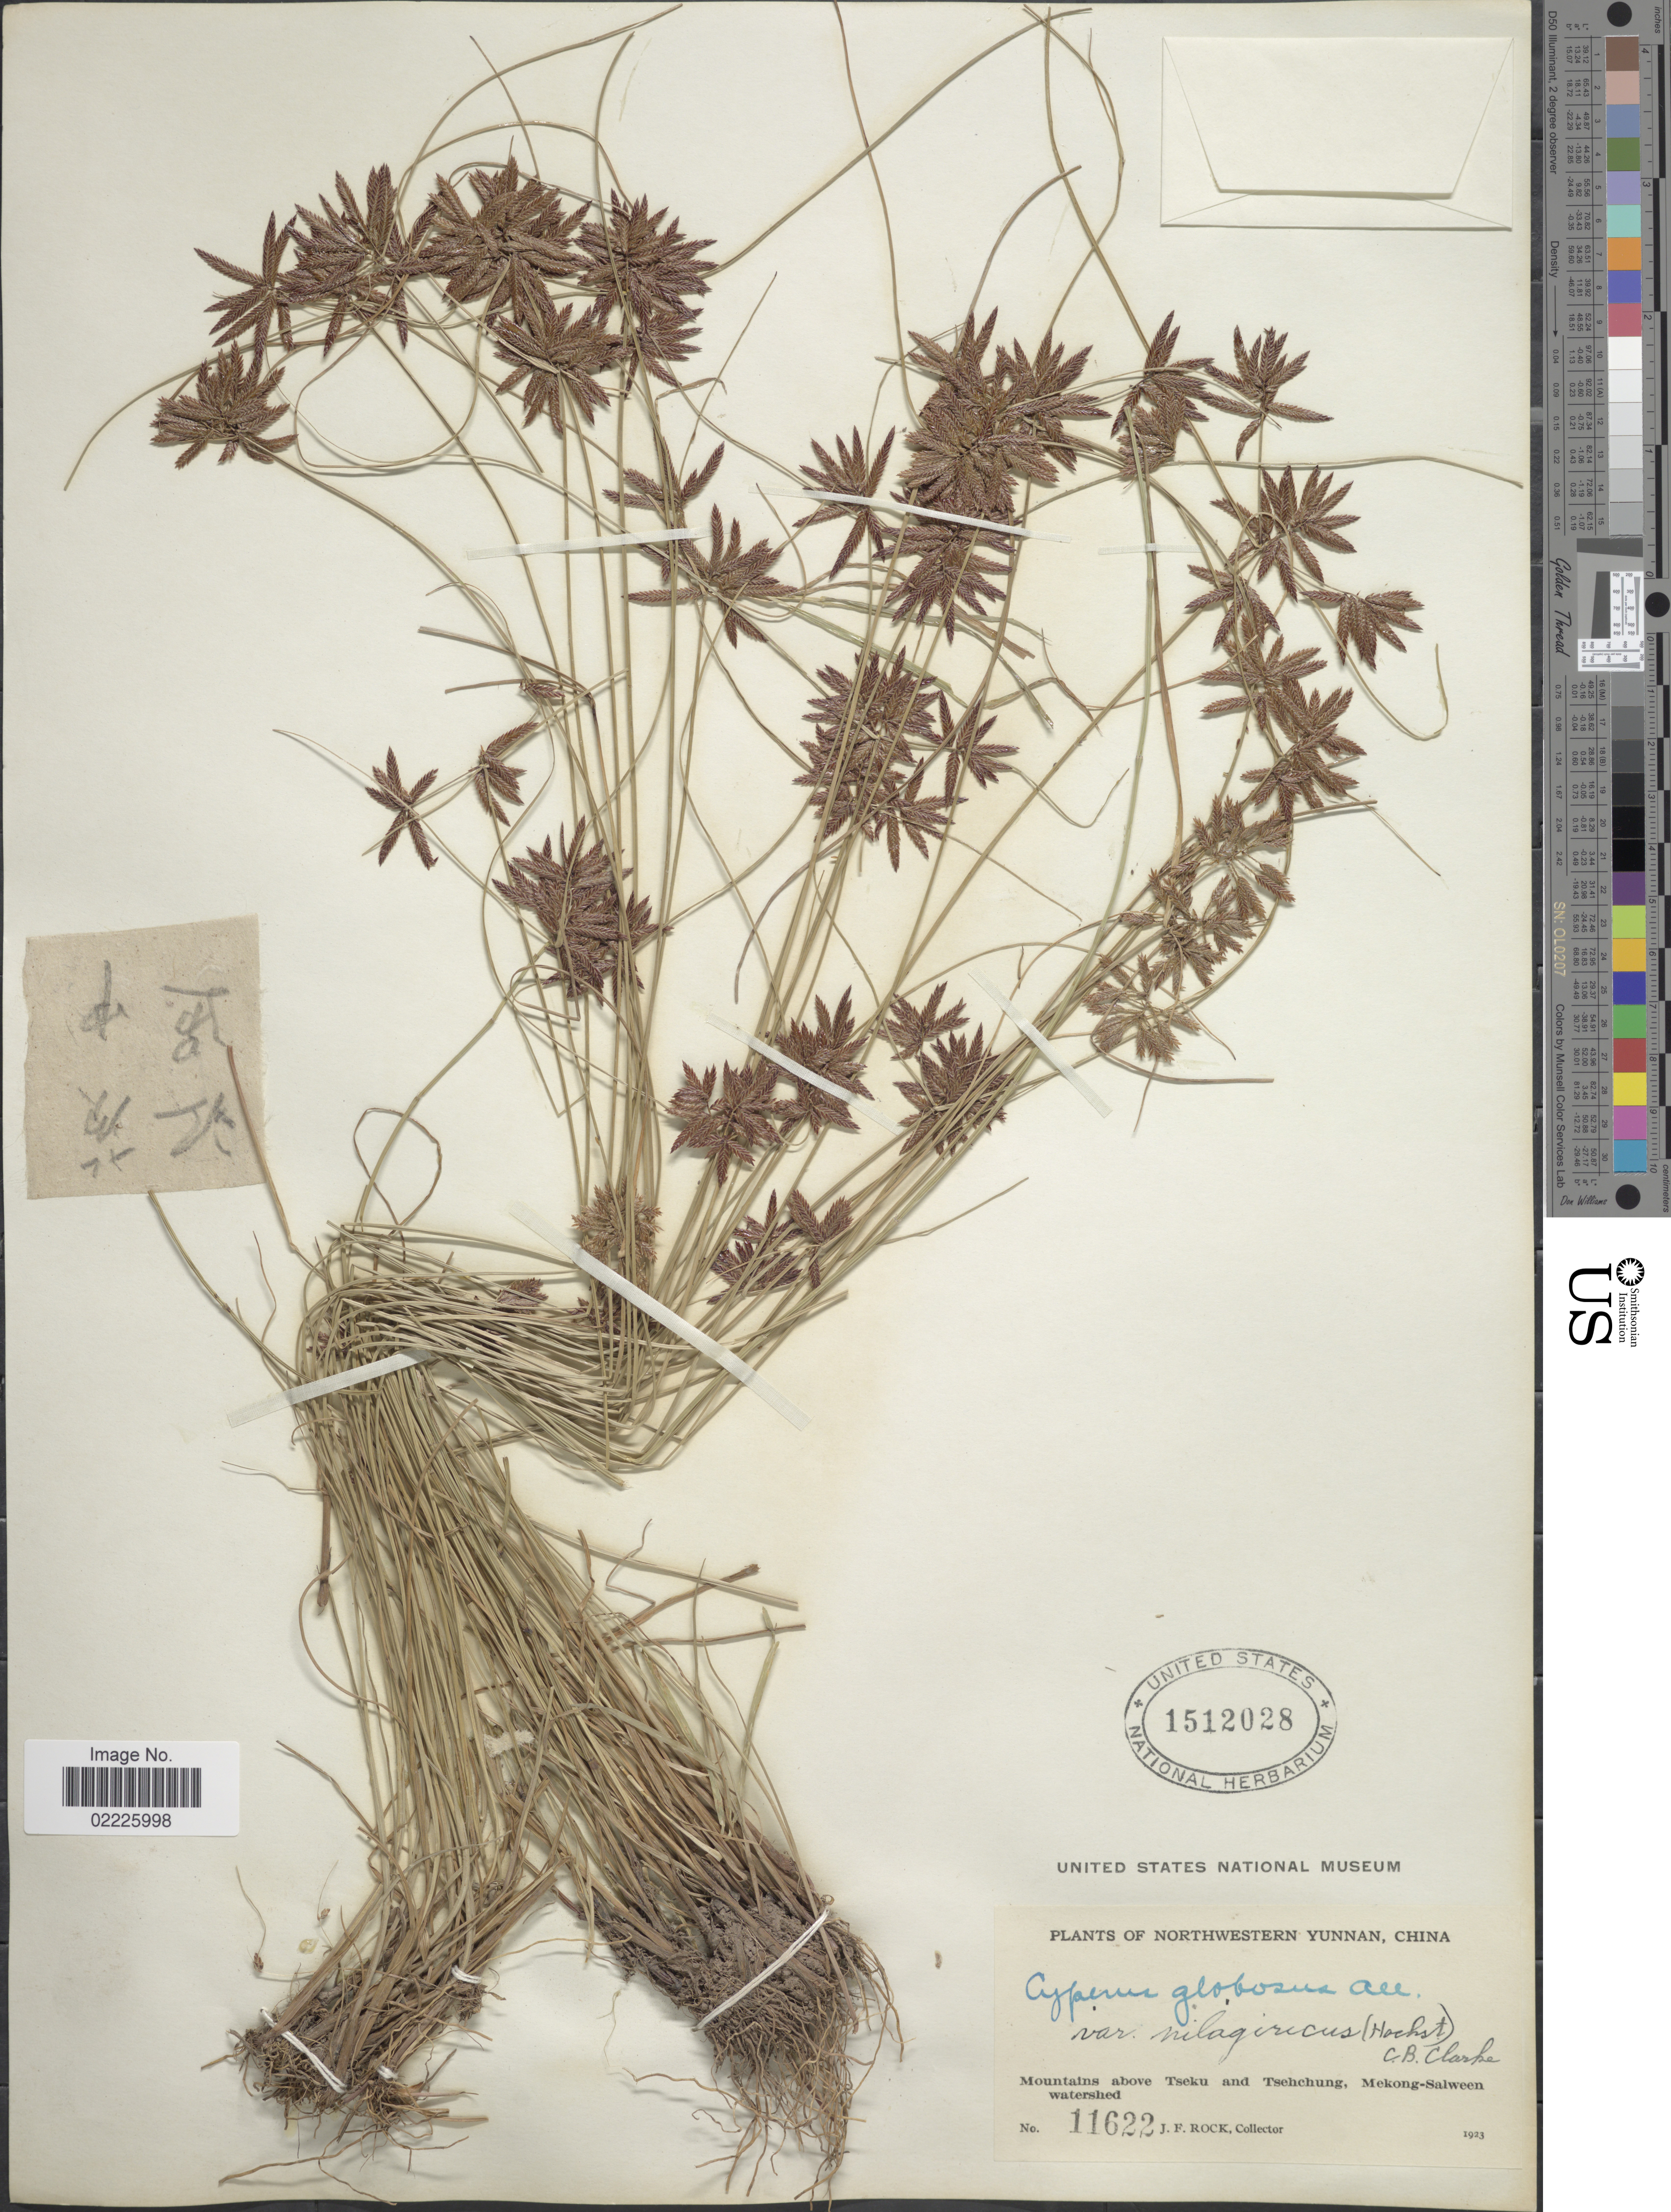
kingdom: Plantae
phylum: Tracheophyta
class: Liliopsida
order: Poales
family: Cyperaceae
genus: Cyperus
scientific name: Cyperus flavidus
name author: Retz.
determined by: Strong, Mark T., (BOT), Smithsonian Institution - National Museum of Natural History (UNITED STATES)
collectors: J. Rock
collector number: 11622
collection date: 1923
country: China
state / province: Yunnan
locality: Northwestern Yunnan, China, Mountains above Tskeu and Tsehchung, Mekong-Salween watershed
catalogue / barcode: US 1512028